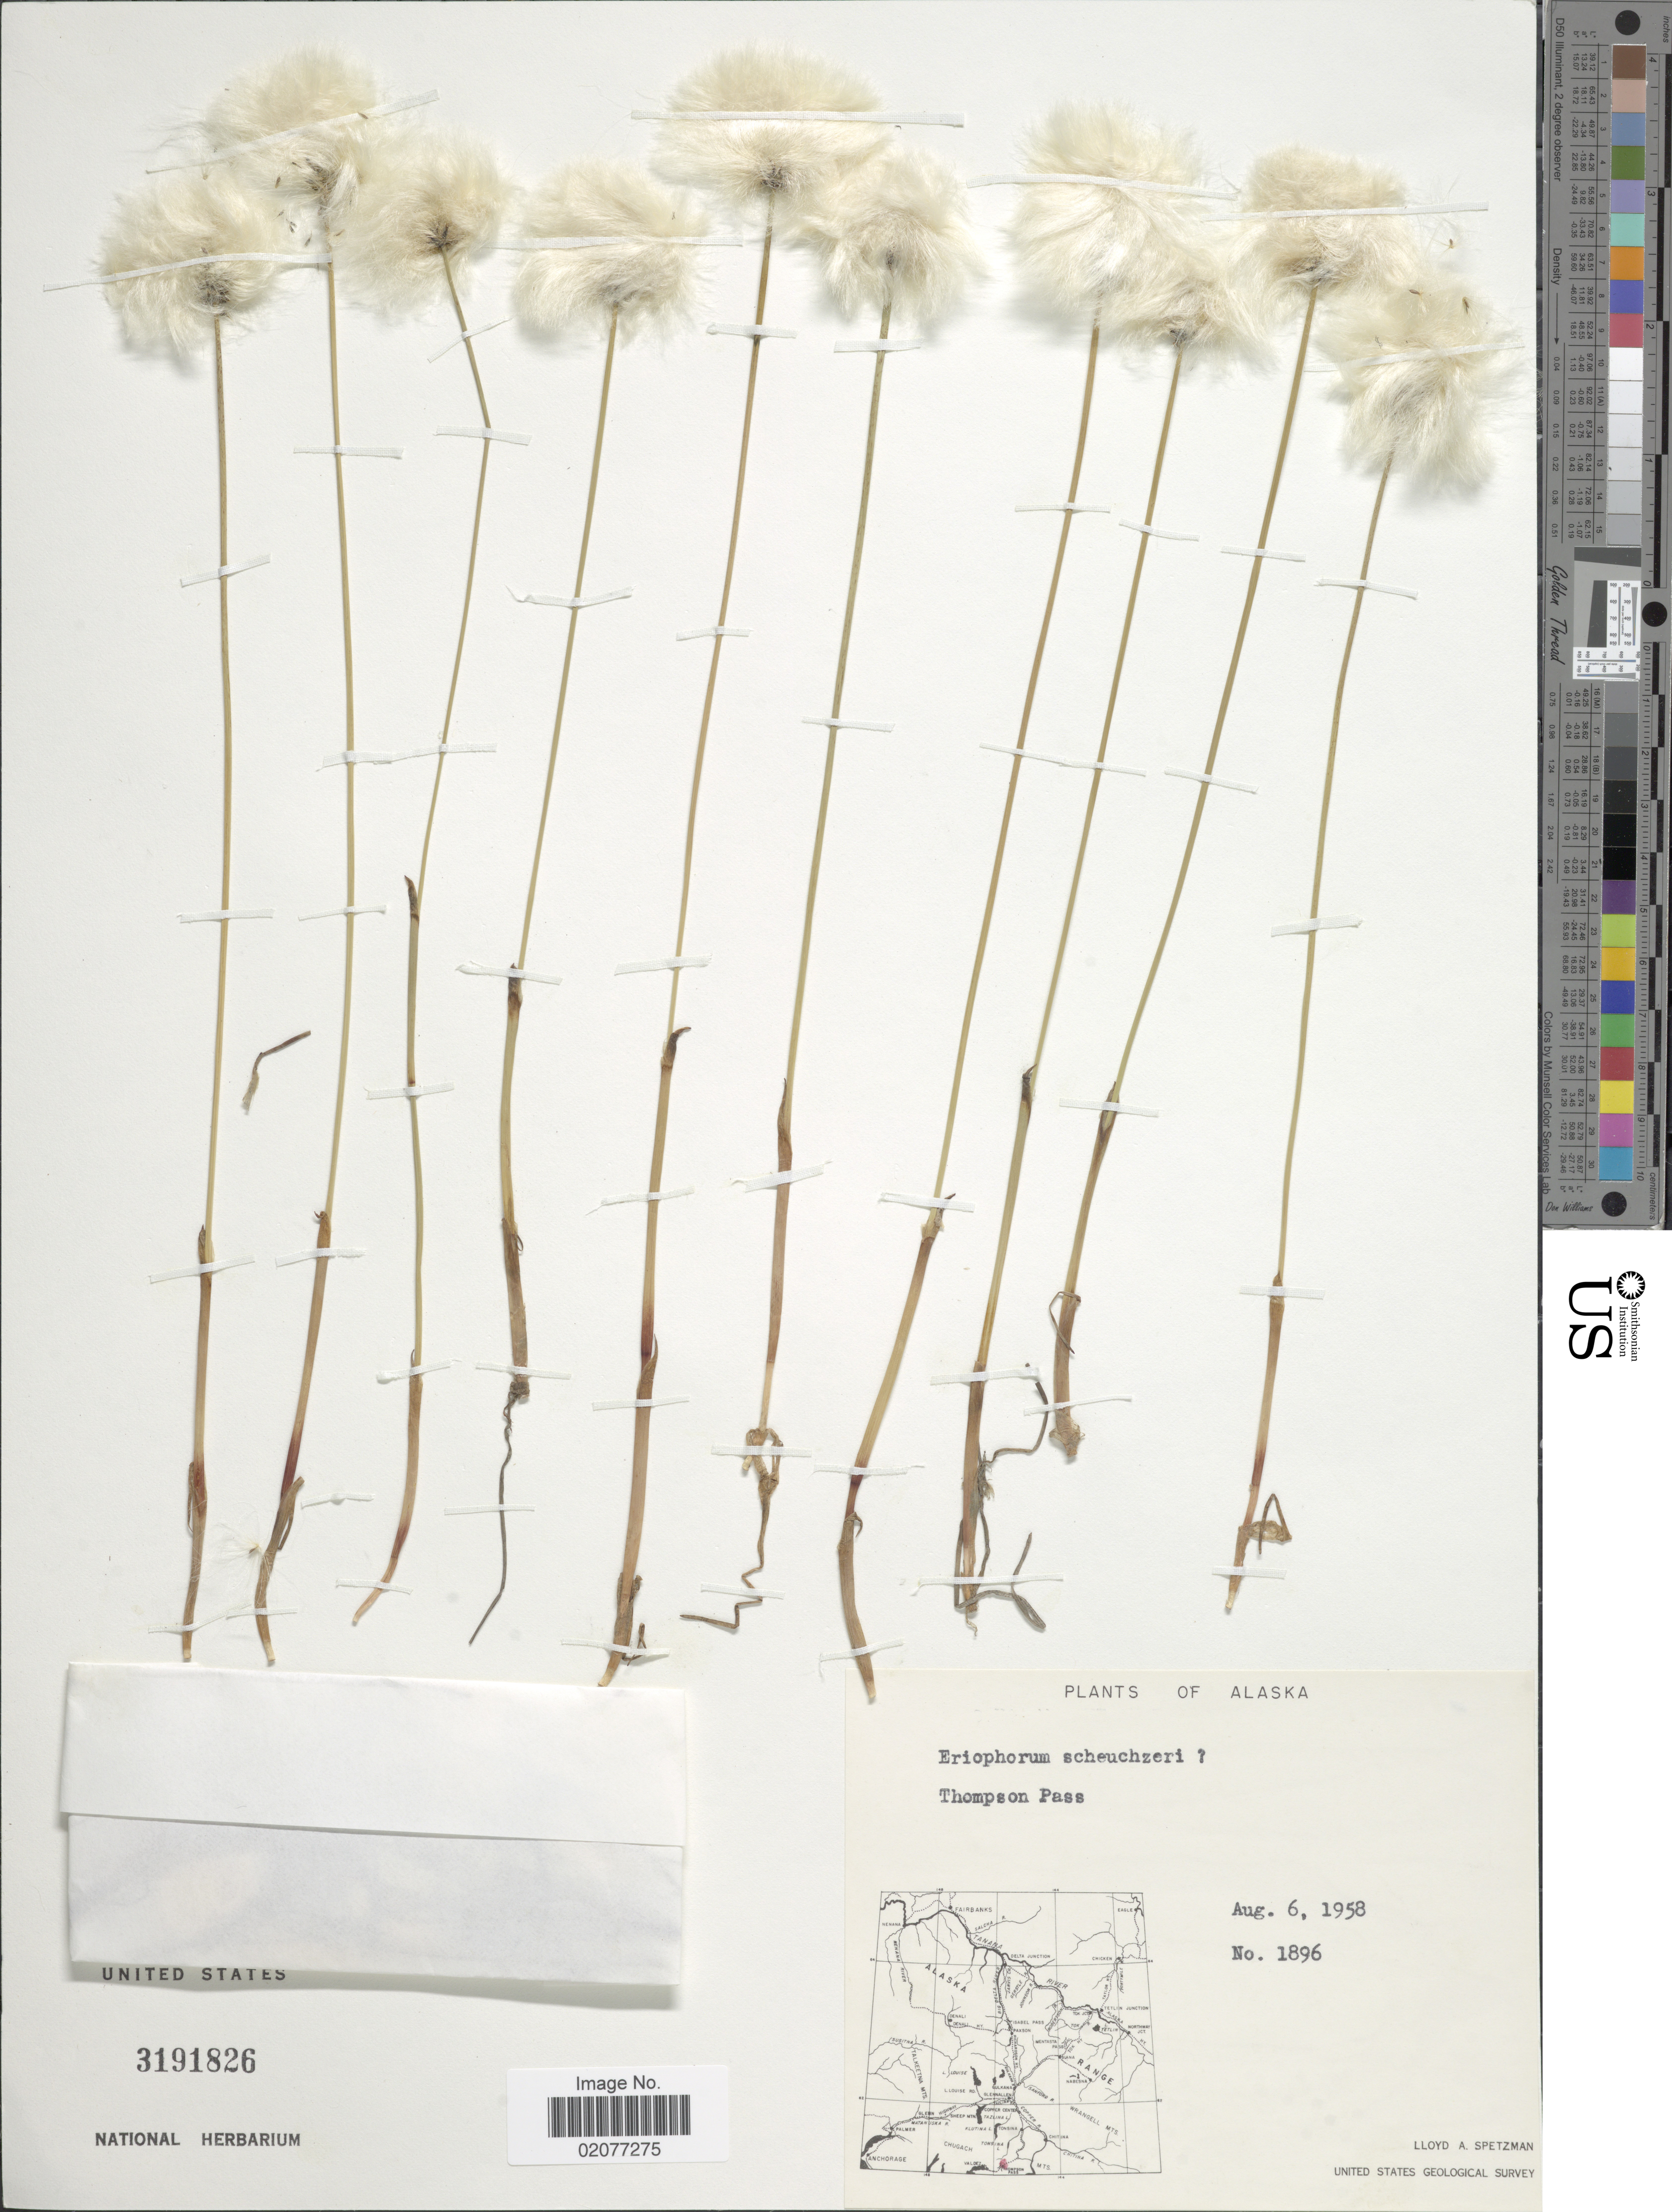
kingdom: Plantae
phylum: Tracheophyta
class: Liliopsida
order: Poales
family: Cyperaceae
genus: Eriophorum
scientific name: Eriophorum scheuchzeri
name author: Hoppe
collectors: L. Spetzman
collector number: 1896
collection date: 1958-08-06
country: United States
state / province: Alaska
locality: Thompson Pass.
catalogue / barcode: US 3191826